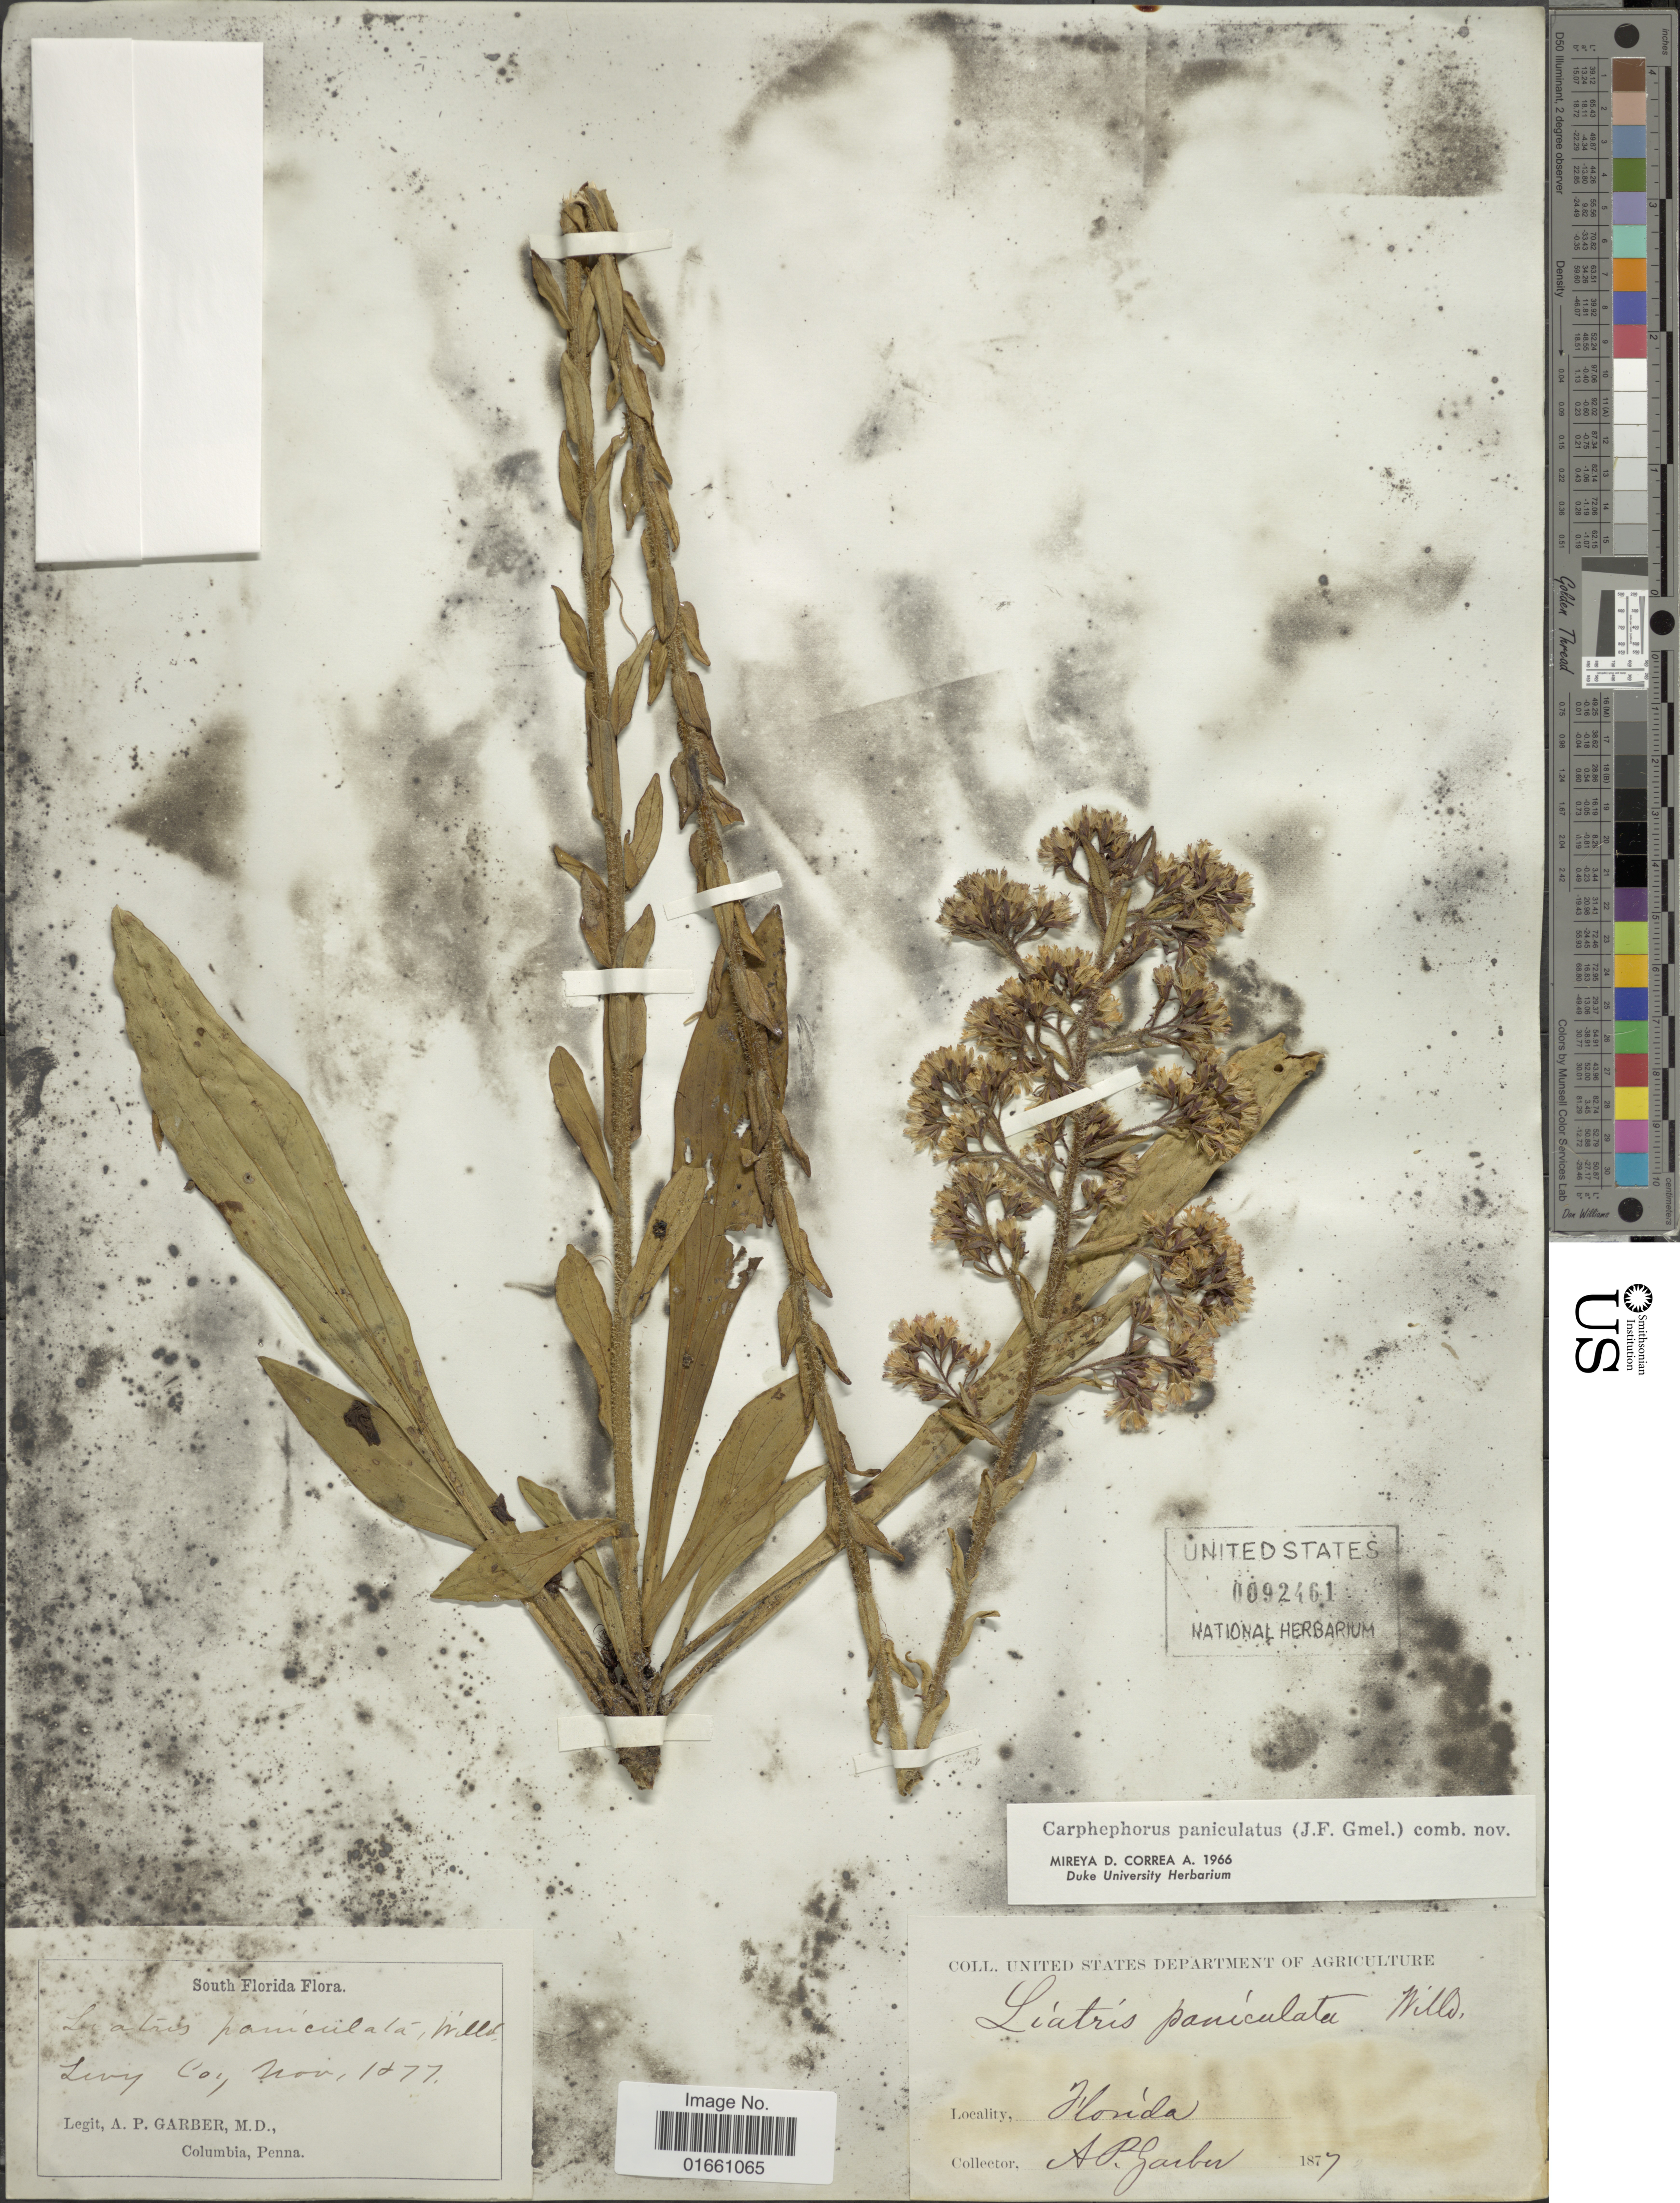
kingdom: Plantae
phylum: Tracheophyta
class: Magnoliopsida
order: Asterales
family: Asteraceae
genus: Trilisa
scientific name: Trilisa paniculata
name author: (J.F. Gmel.) Cass.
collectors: A. P. Garber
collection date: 1877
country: United States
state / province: Florida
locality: South Florida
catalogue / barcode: US 92461